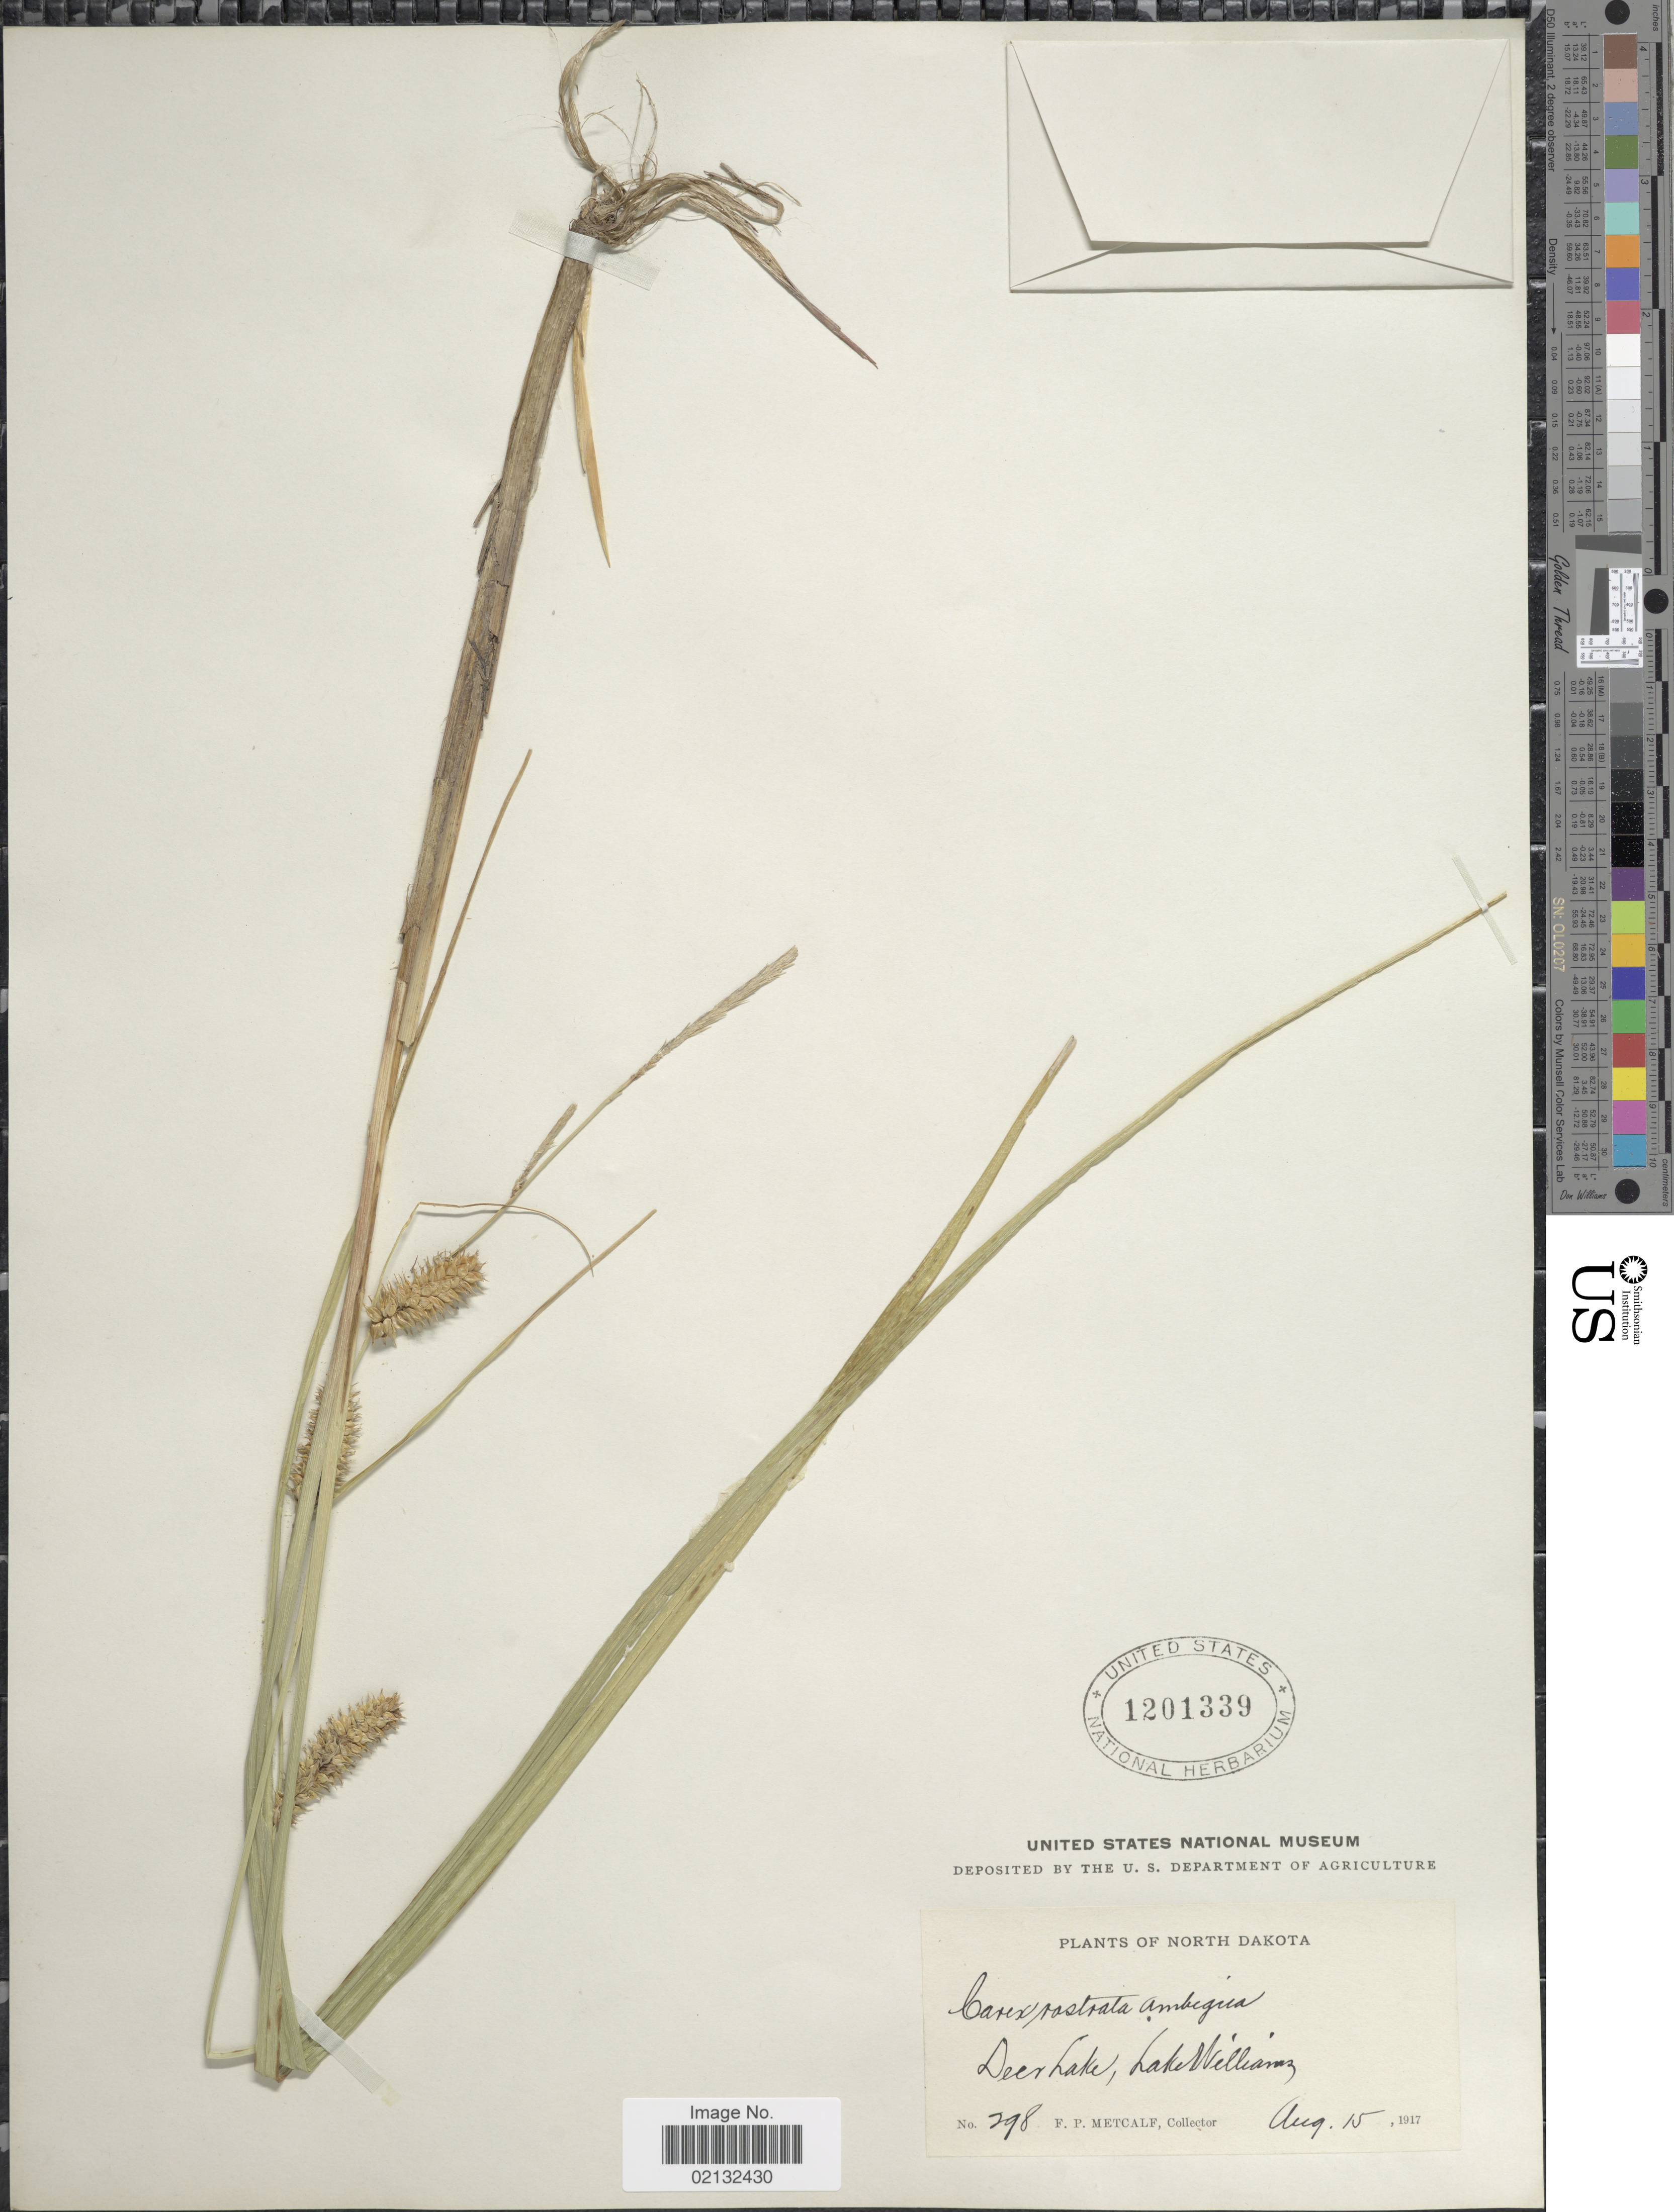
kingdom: Plantae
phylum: Tracheophyta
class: Liliopsida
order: Poales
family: Cyperaceae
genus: Carex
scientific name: Carex rostrata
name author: Stokes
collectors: F. Metcalf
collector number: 298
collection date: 1917-08-15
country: United States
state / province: North Dakota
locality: Deer Lake, Lake Williams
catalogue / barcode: US 1201339